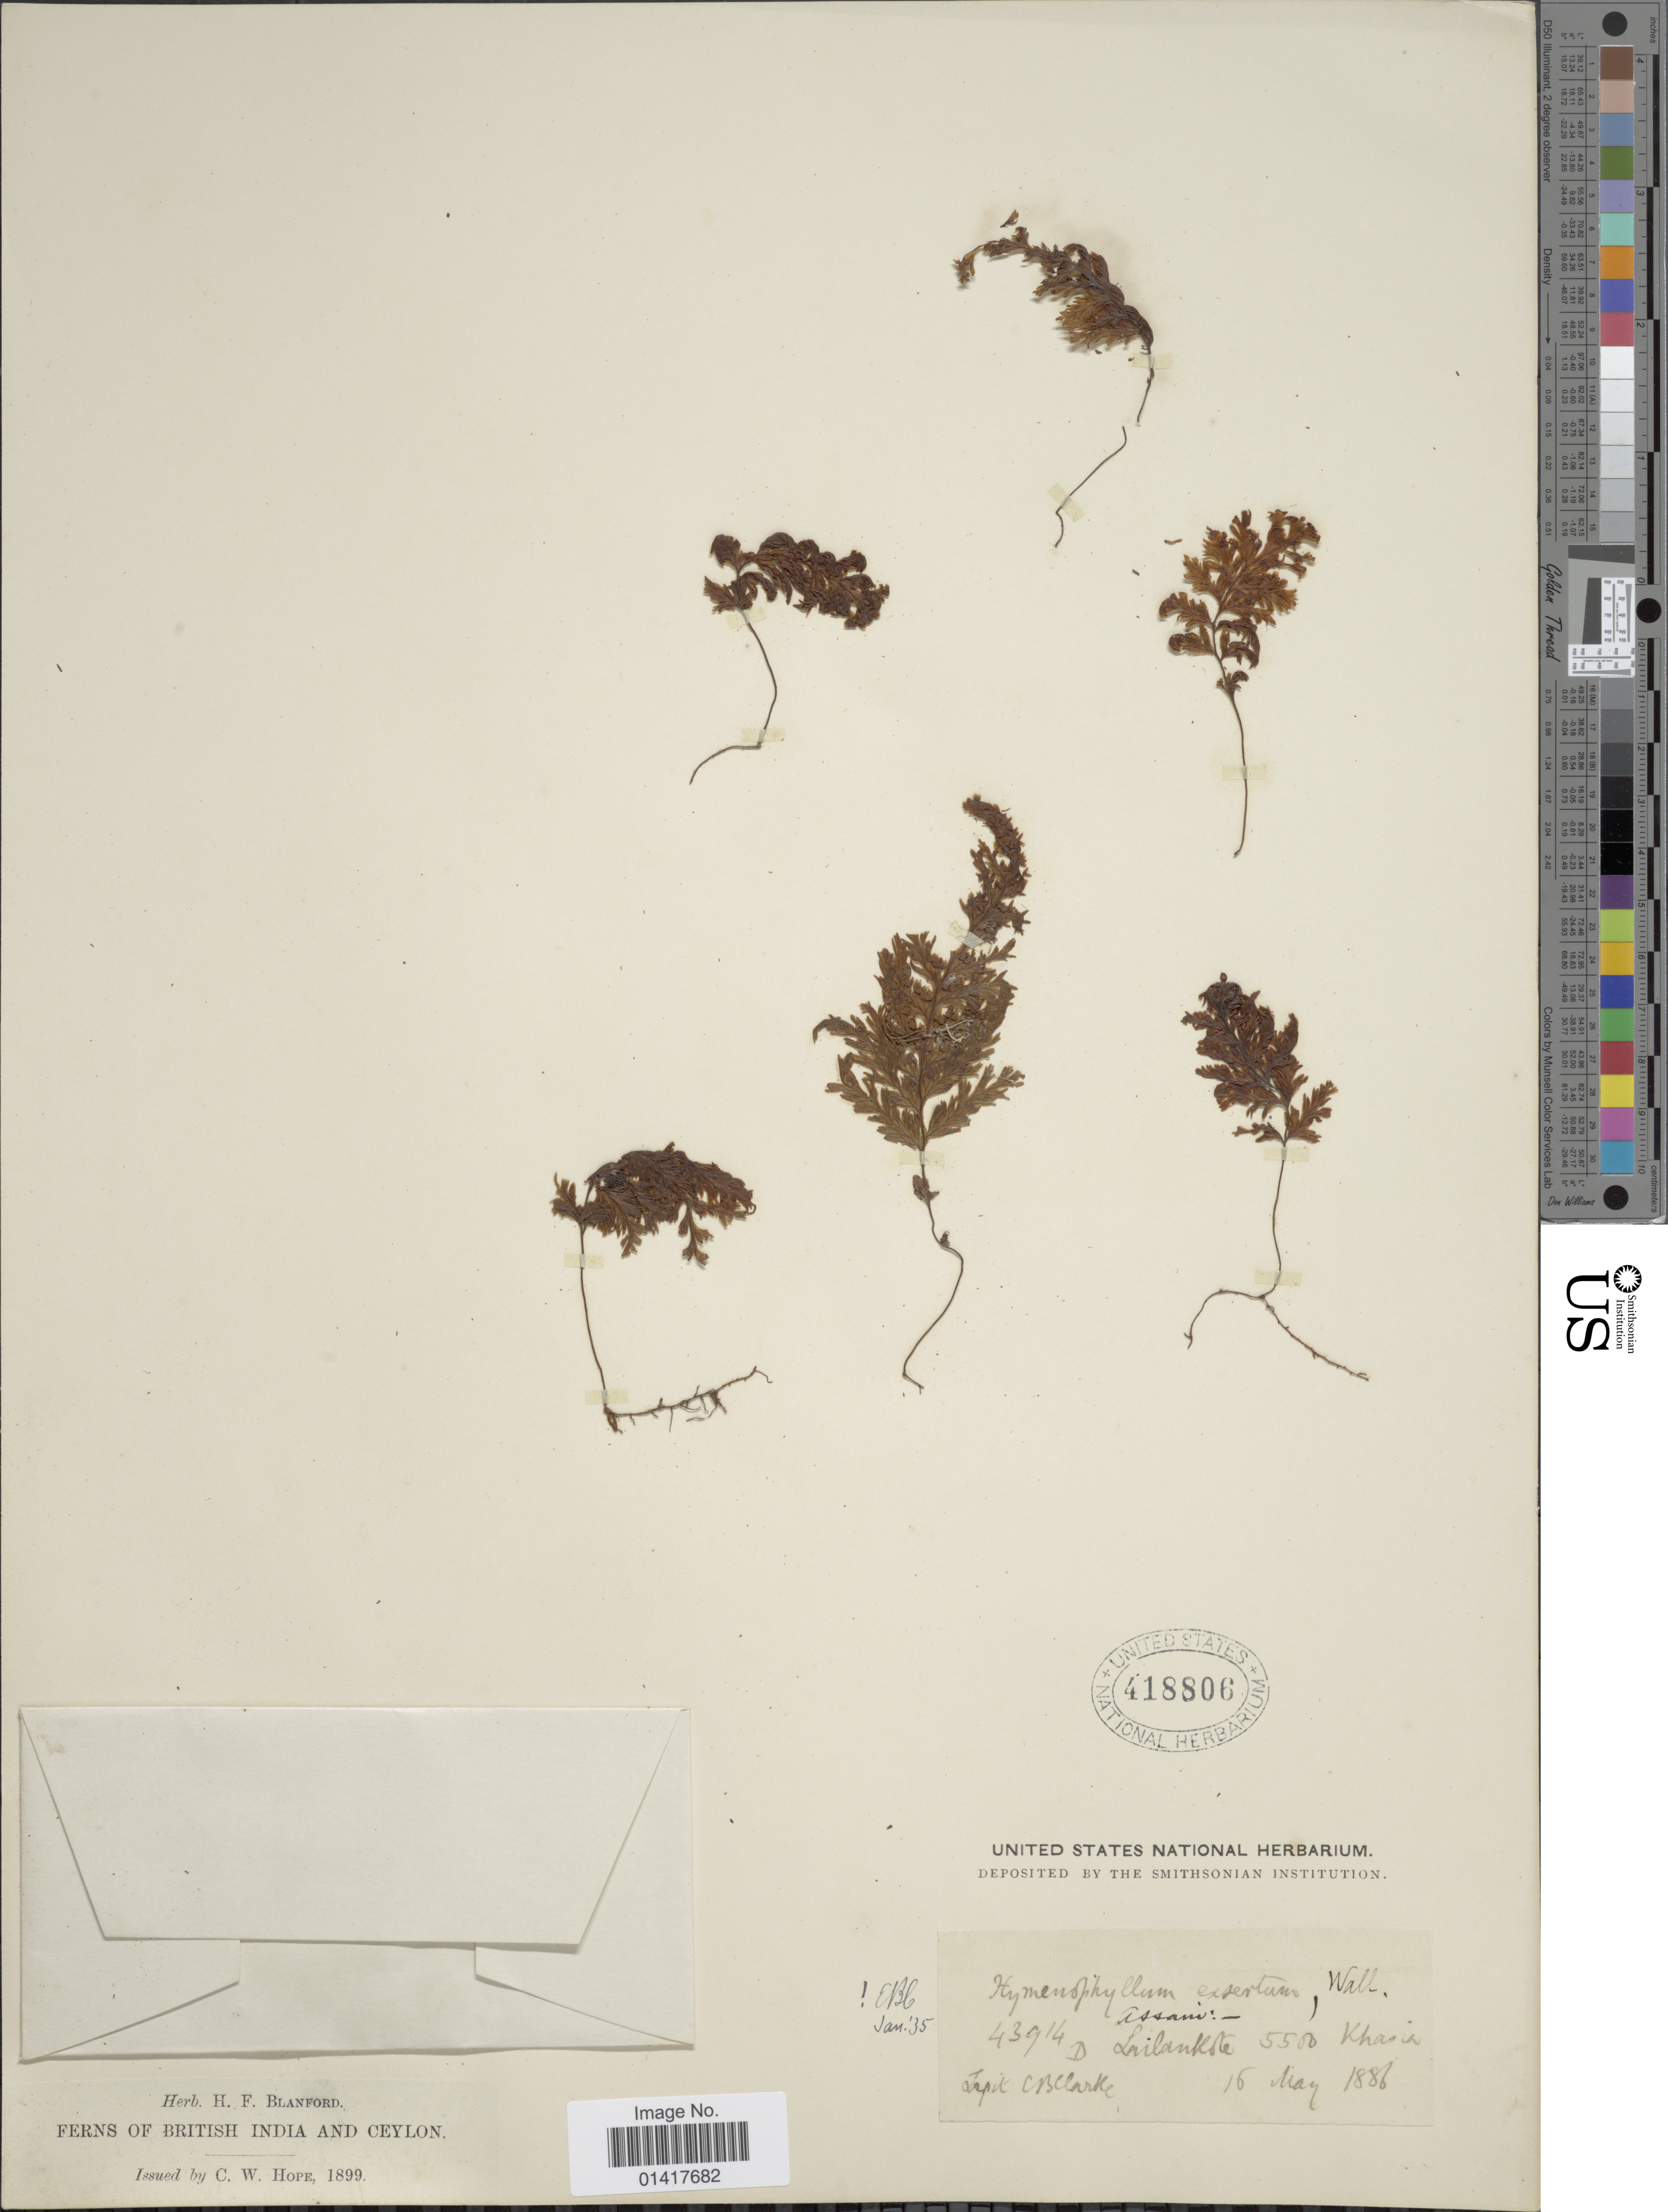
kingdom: Plantae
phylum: Tracheophyta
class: Polypodiopsida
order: Hymenophyllales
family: Hymenophyllaceae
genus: Hymenophyllum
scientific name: Hymenophyllum exsertum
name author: Wall. ex Hook.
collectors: C. B. Clarke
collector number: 43914D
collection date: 1886-05-16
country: India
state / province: Meghalaya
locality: Lailankote Khasi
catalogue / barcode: US 418806